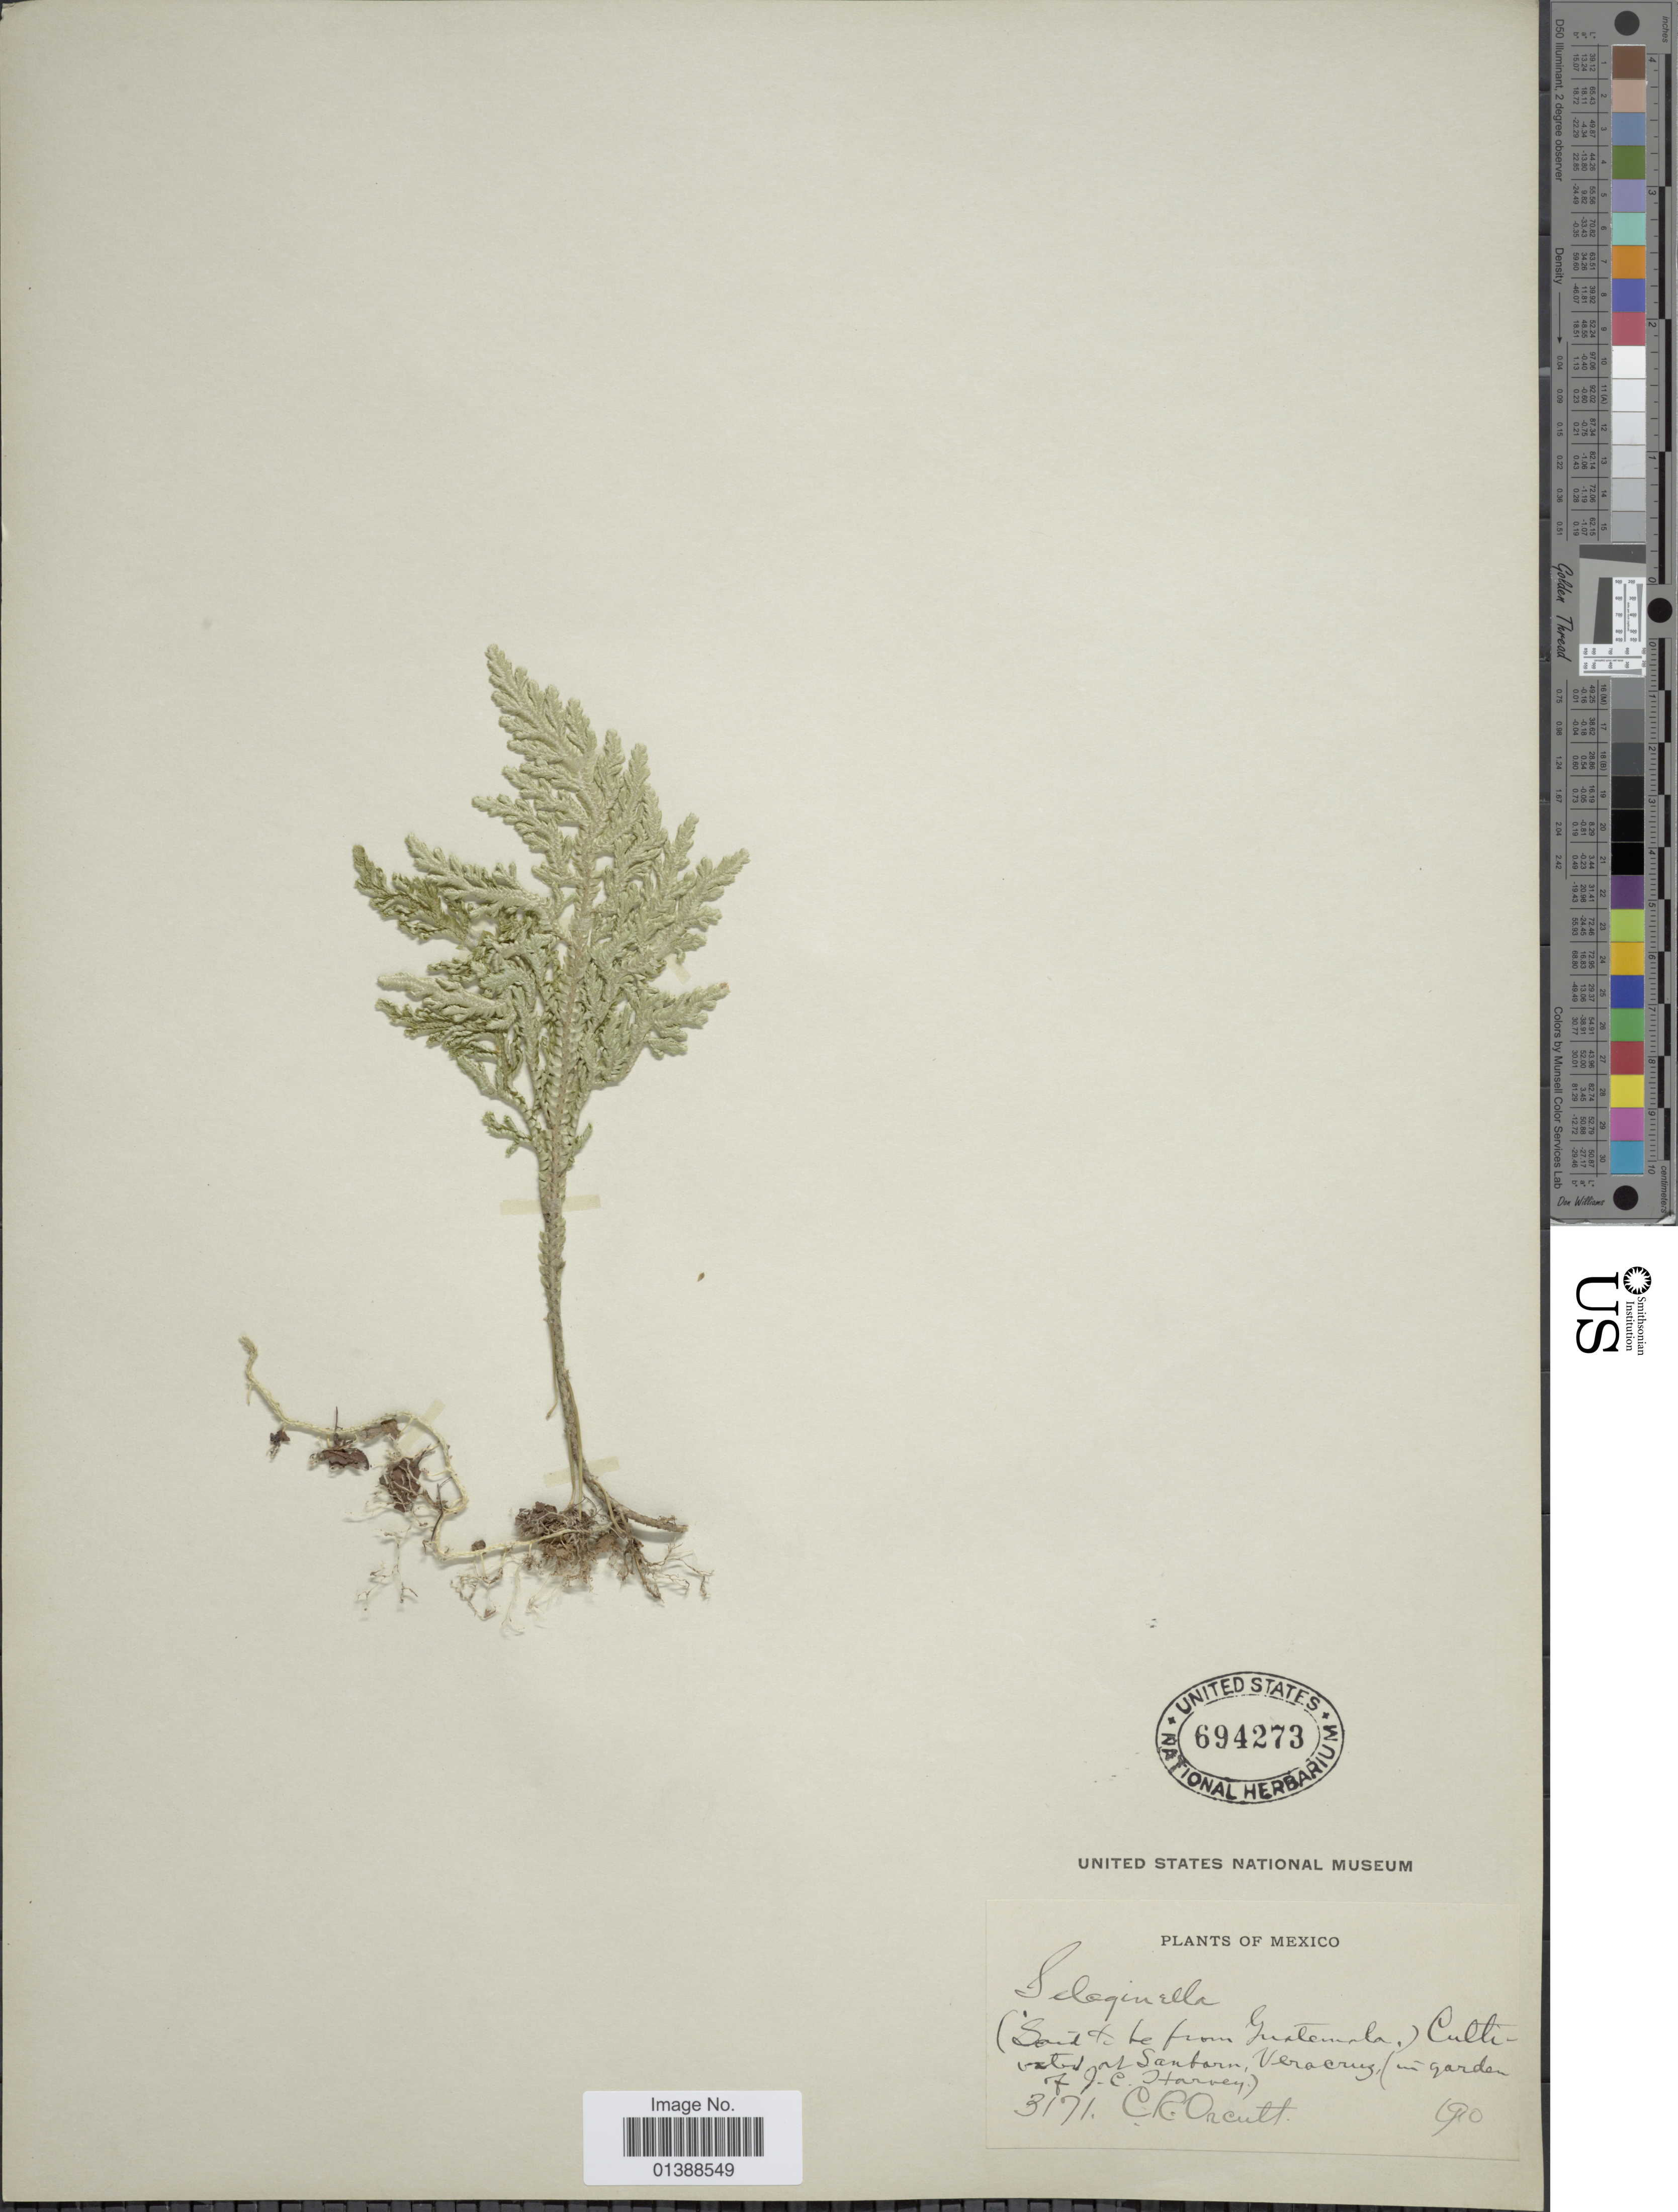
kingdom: Plantae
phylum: Tracheophyta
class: Lycopodiopsida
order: Selaginellales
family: Selaginellaceae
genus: Selaginella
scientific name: Selaginella pallescens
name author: (C. Presl) Spring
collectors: C. R. Orcutt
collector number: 3171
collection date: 1910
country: Mexico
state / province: Veracruz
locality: Cultivated at Sanborn, Veracruz (in garden of J.C. Harvey)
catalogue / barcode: US 694273